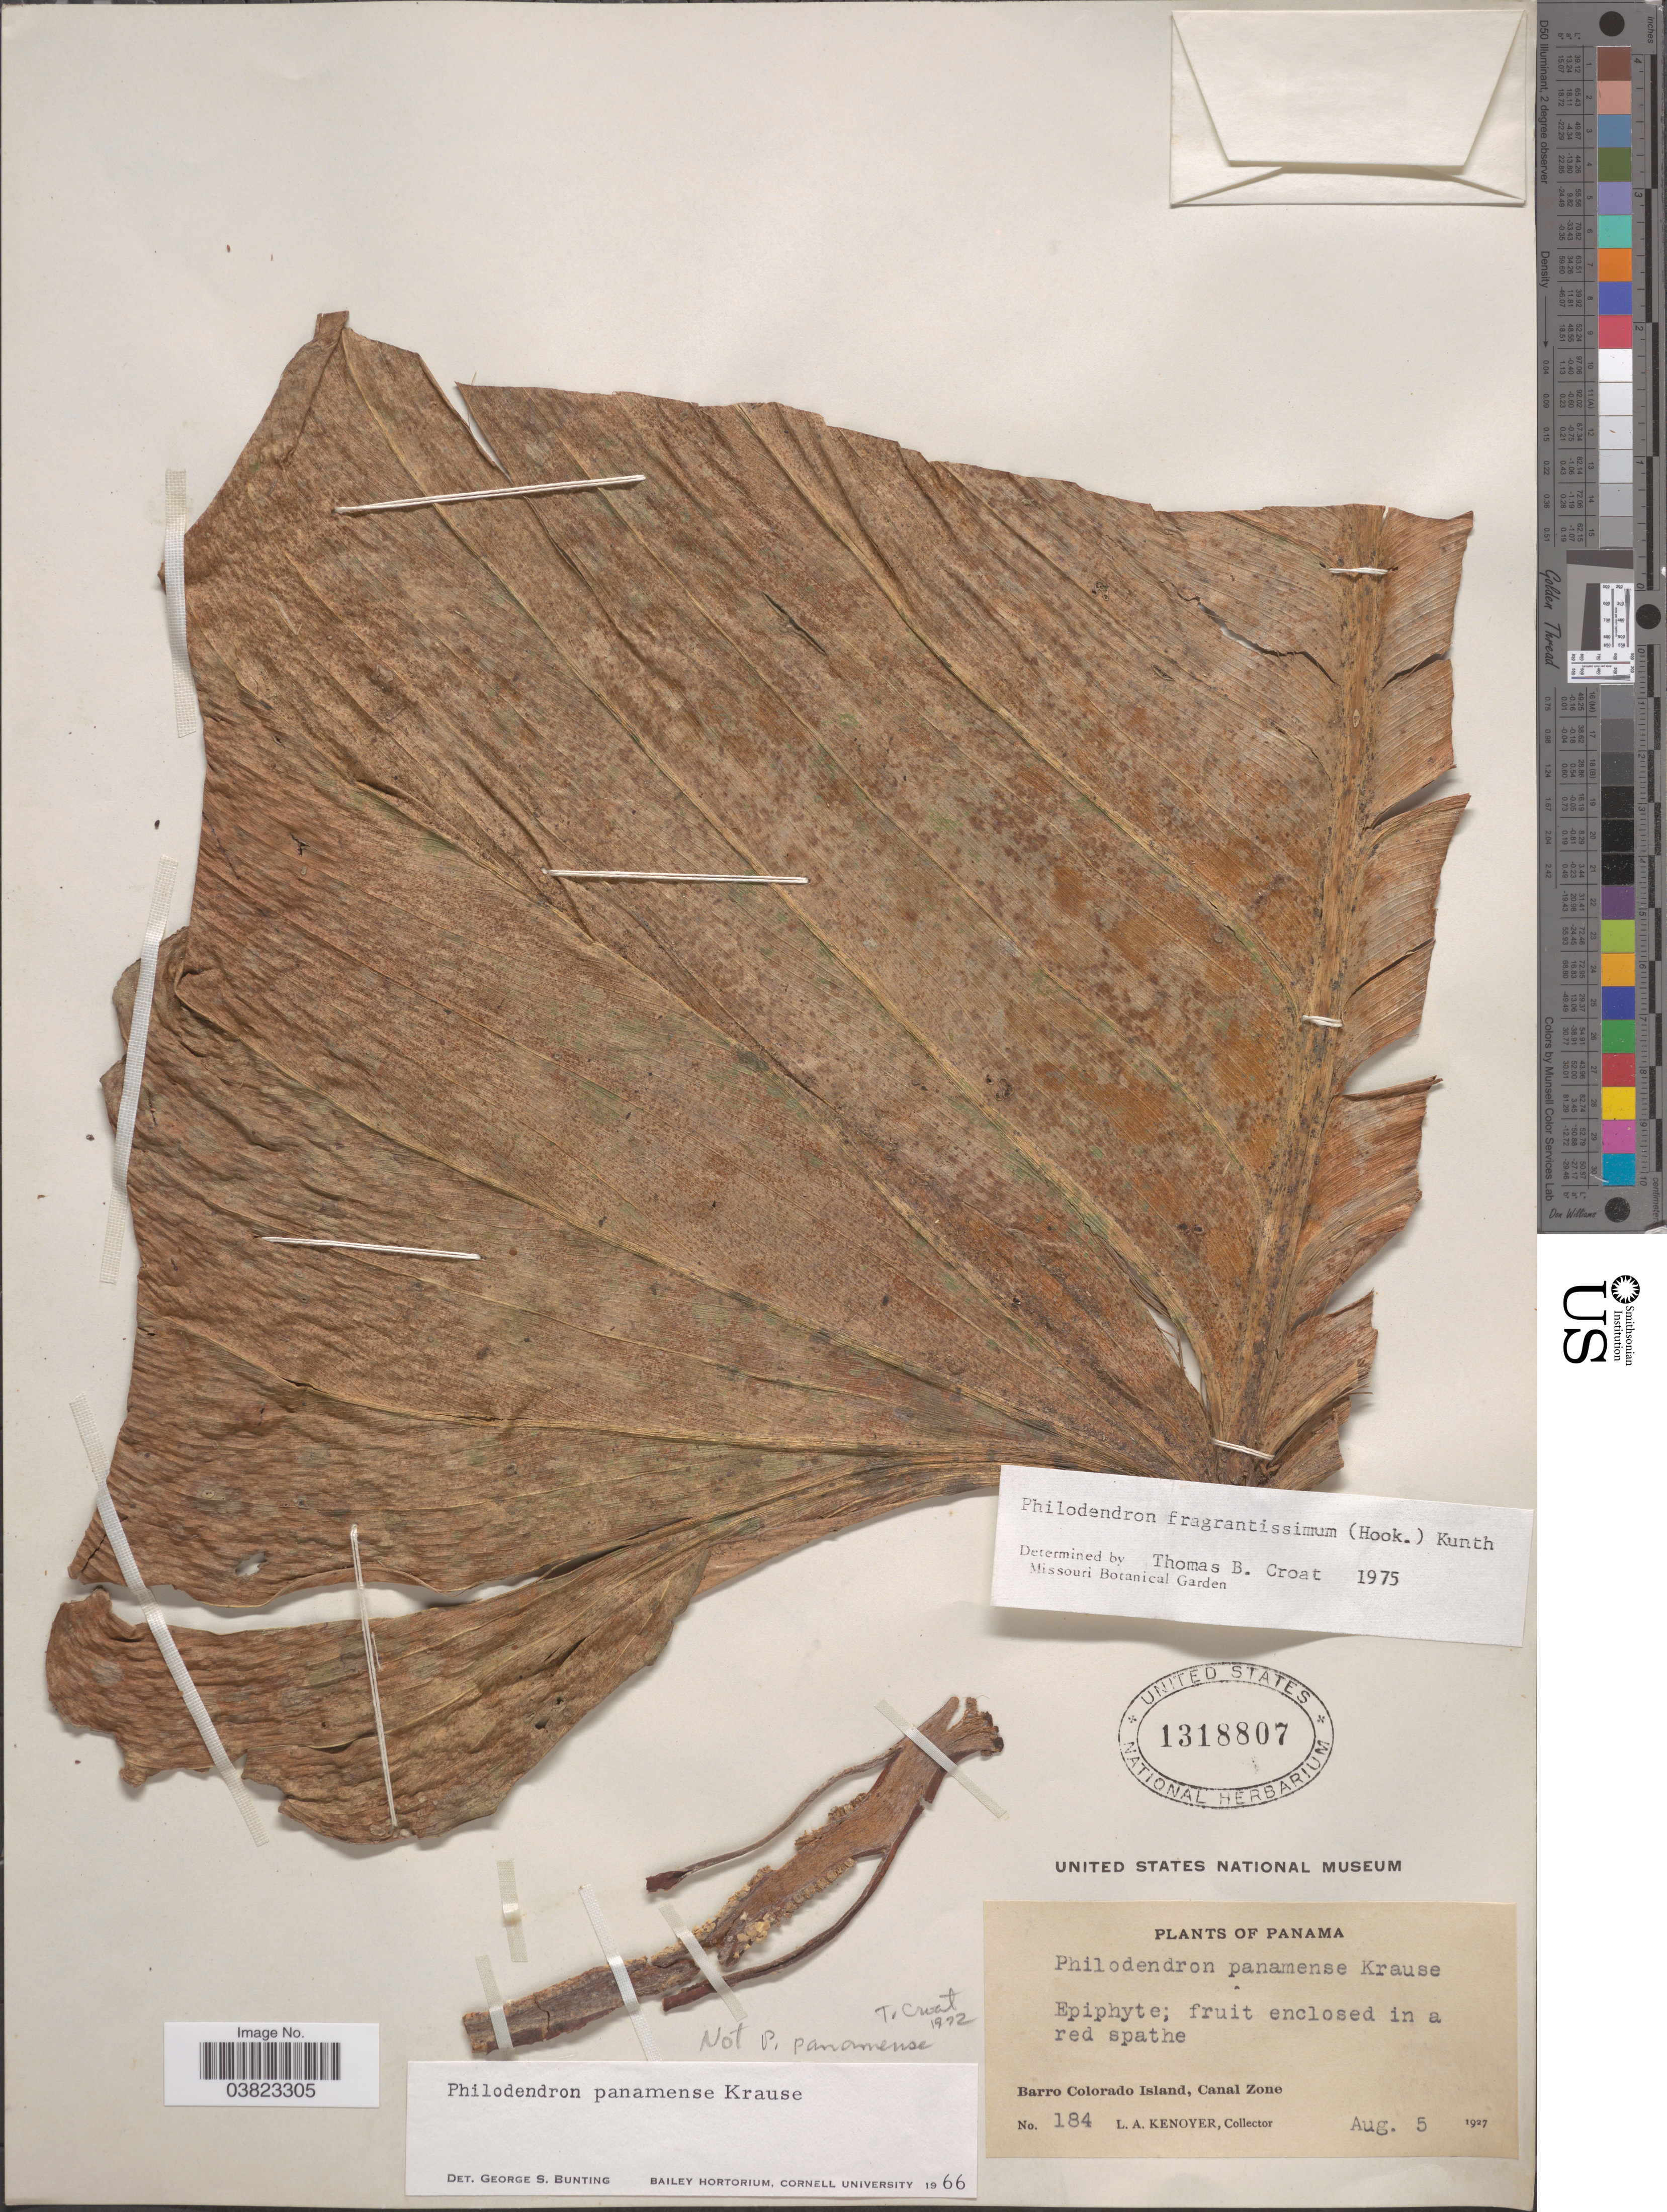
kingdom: Plantae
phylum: Tracheophyta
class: Liliopsida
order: Alismatales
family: Araceae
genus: Philodendron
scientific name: Philodendron fragrantissimum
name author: (G. Don) Kunth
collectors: L. Kenover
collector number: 184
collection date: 1927-08-05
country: Panama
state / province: Panamá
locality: Barro Colorado Island, Canal Zone.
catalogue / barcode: US 1318807